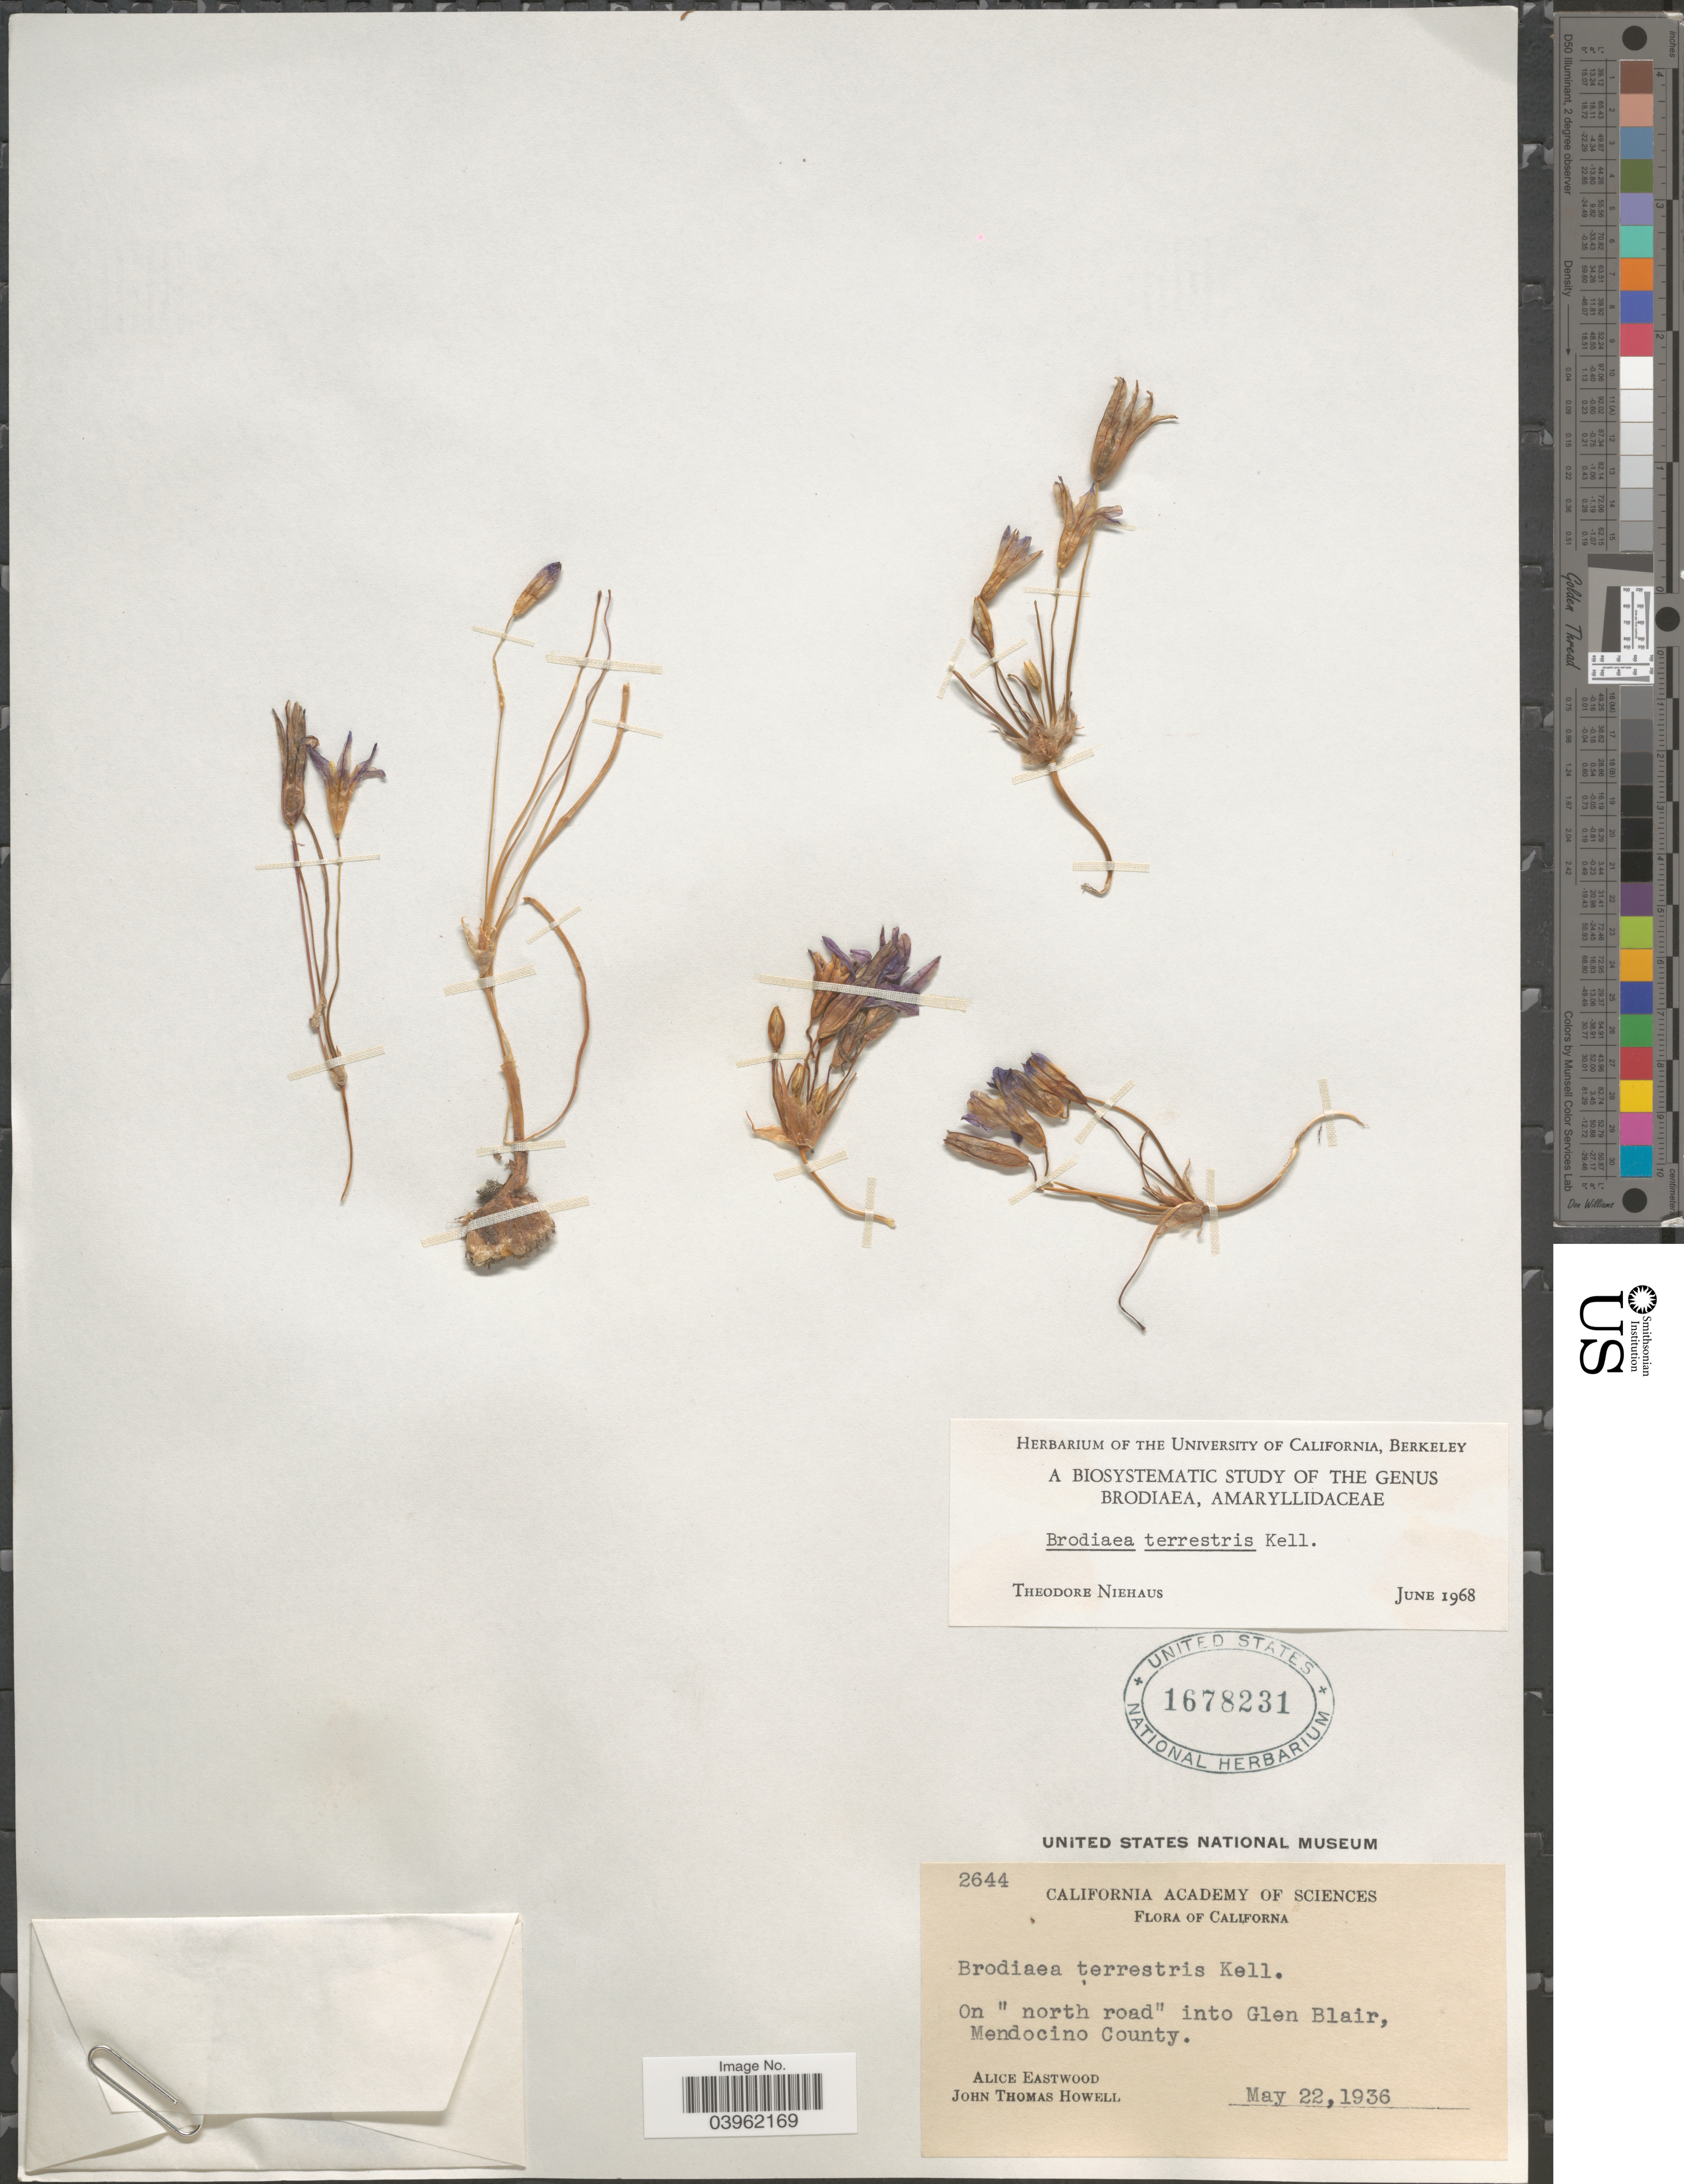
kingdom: Plantae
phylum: Tracheophyta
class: Liliopsida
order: Asparagales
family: Asparagaceae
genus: Brodiaea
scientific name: Brodiaea terrestris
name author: Kellogg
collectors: A. Eastwood & J. T. Howell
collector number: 2644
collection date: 1936-05-22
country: United States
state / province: California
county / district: Mendocino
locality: On "north road" into Glen Blair, Mendocino County.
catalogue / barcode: US 1678231